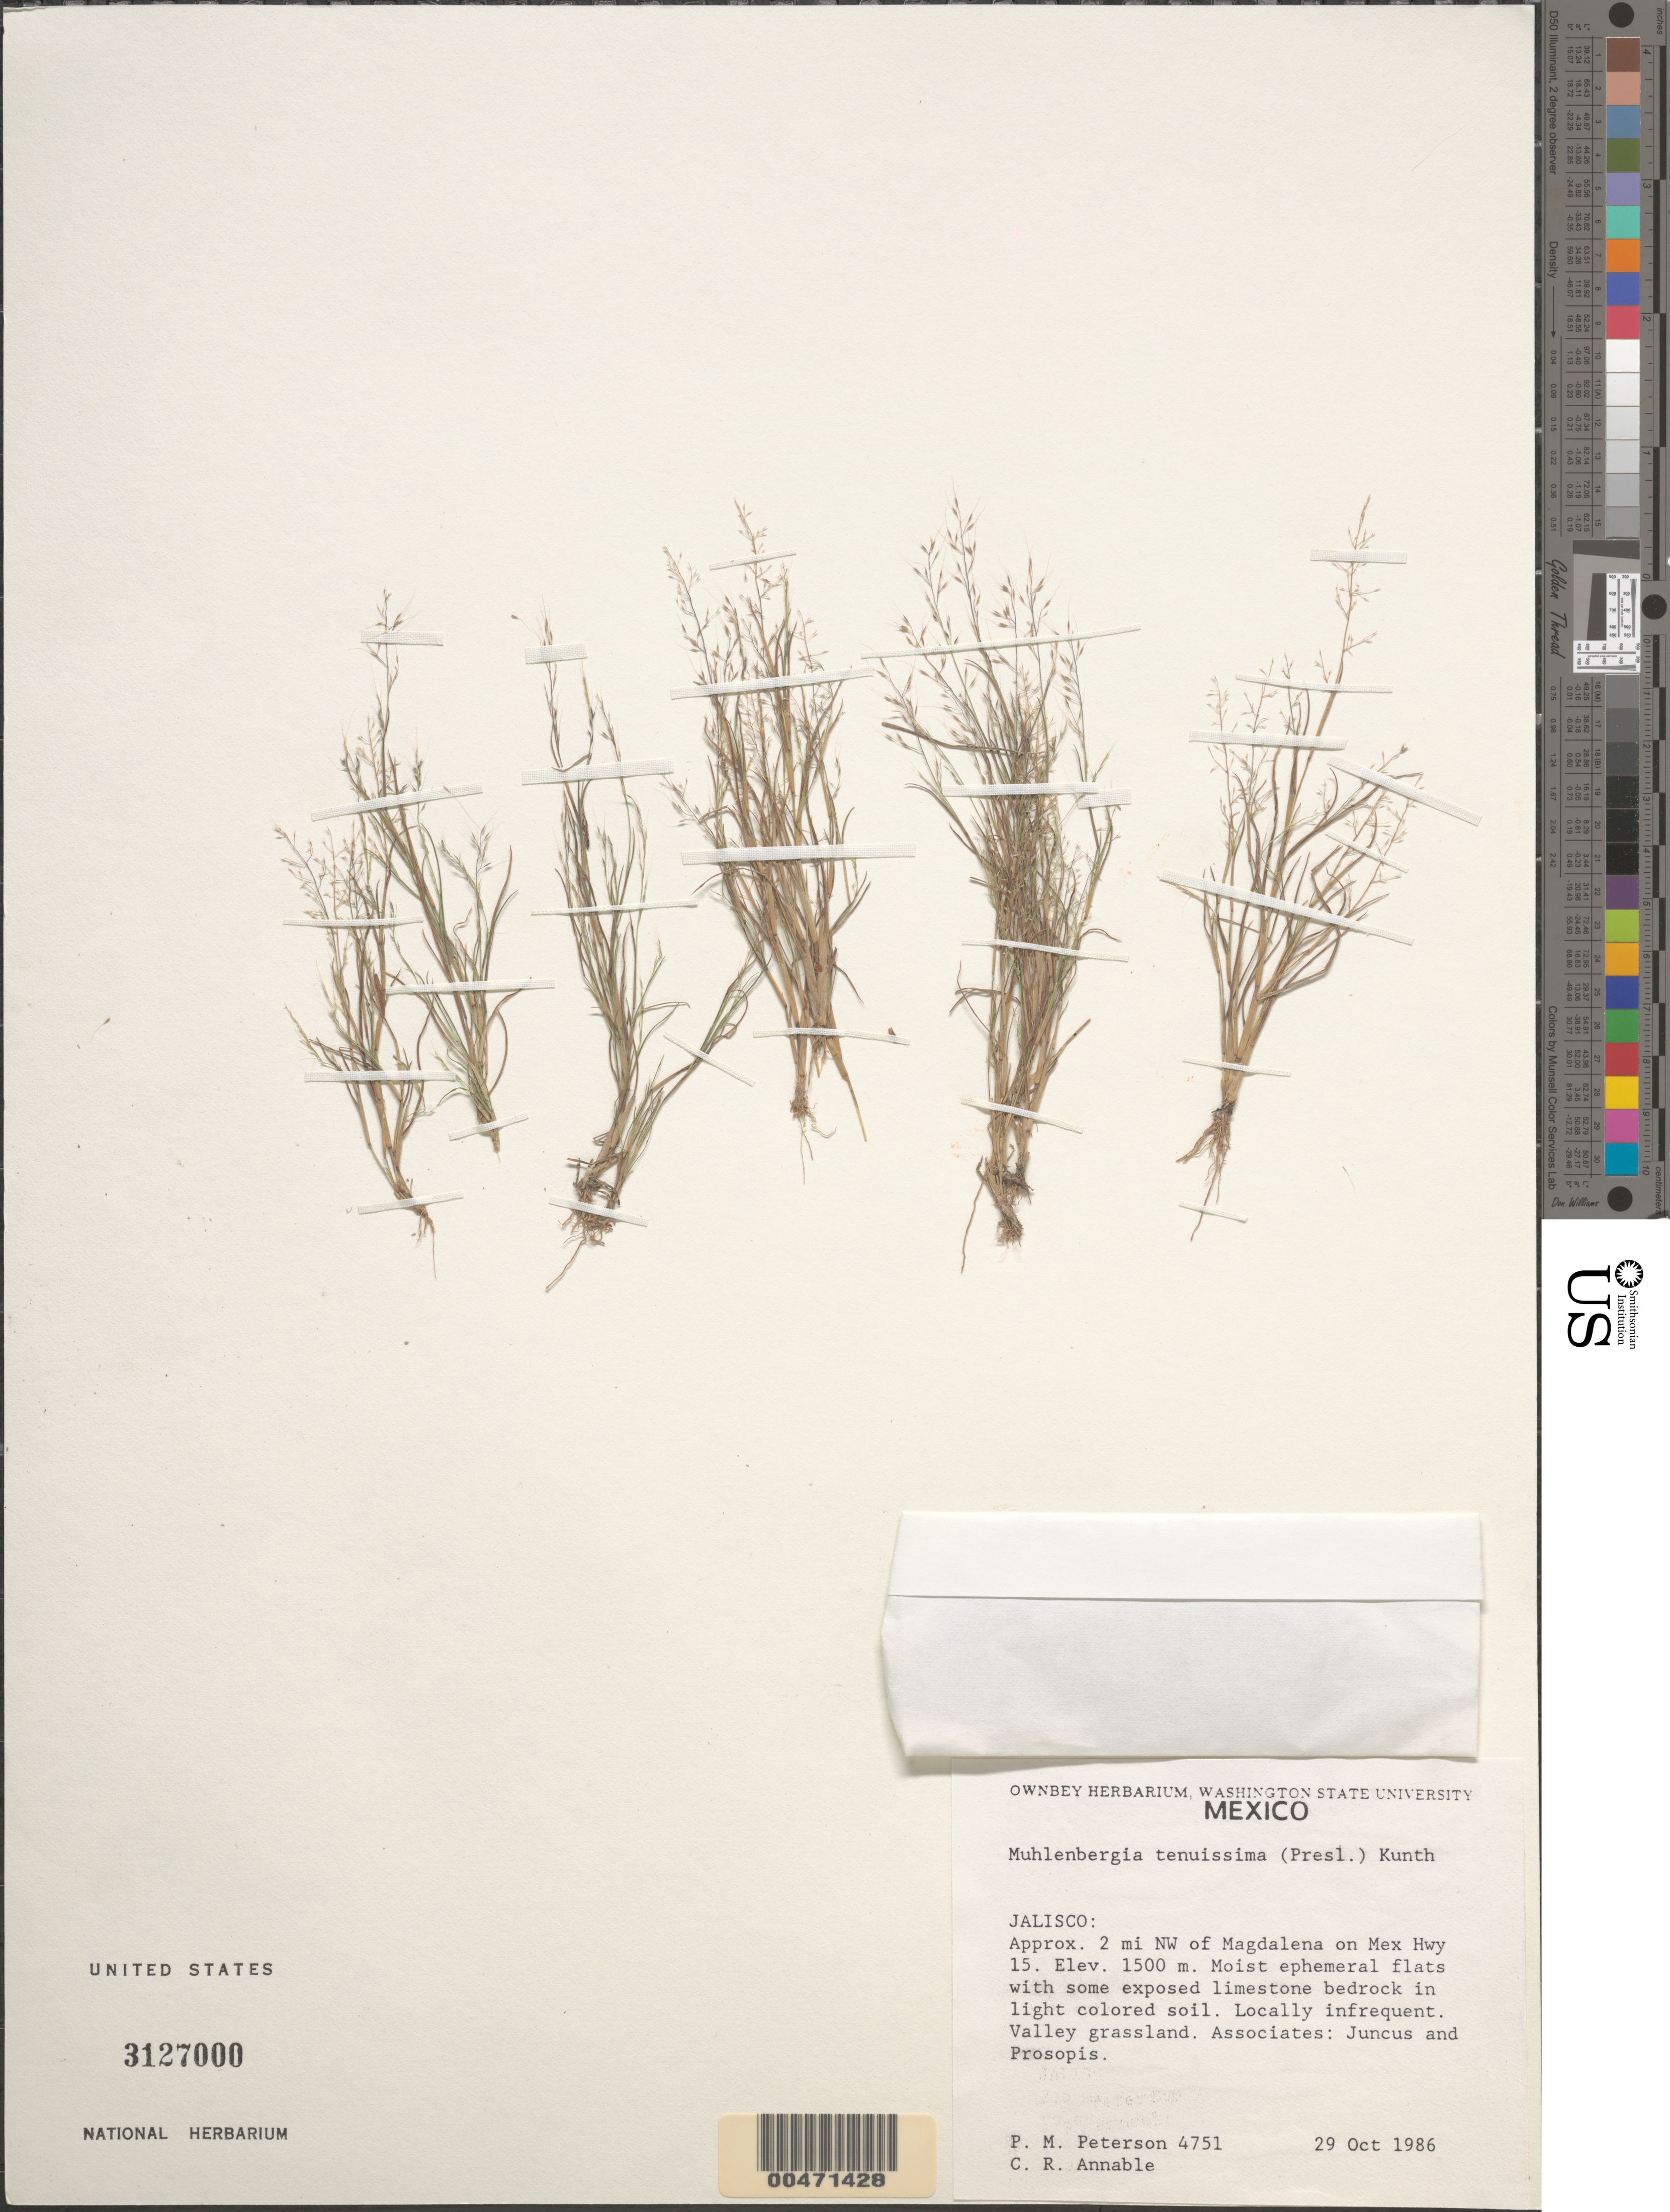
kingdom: Plantae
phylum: Tracheophyta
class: Liliopsida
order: Poales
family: Poaceae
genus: Muhlenbergia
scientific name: Muhlenbergia tenuissima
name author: (J. Presl) Kunth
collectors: P. M. Peterson & C. R. Annable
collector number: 04751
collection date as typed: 29 Oct 1986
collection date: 1986-10-29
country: Mexico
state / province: Jalisco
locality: Approximately 2 miles NW of Magdalena on Mex 15.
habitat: Moist ephemeral flats with some exposed limestone bedrock inlight colored soil. Valley grassland.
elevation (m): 1500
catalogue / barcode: US 3127000